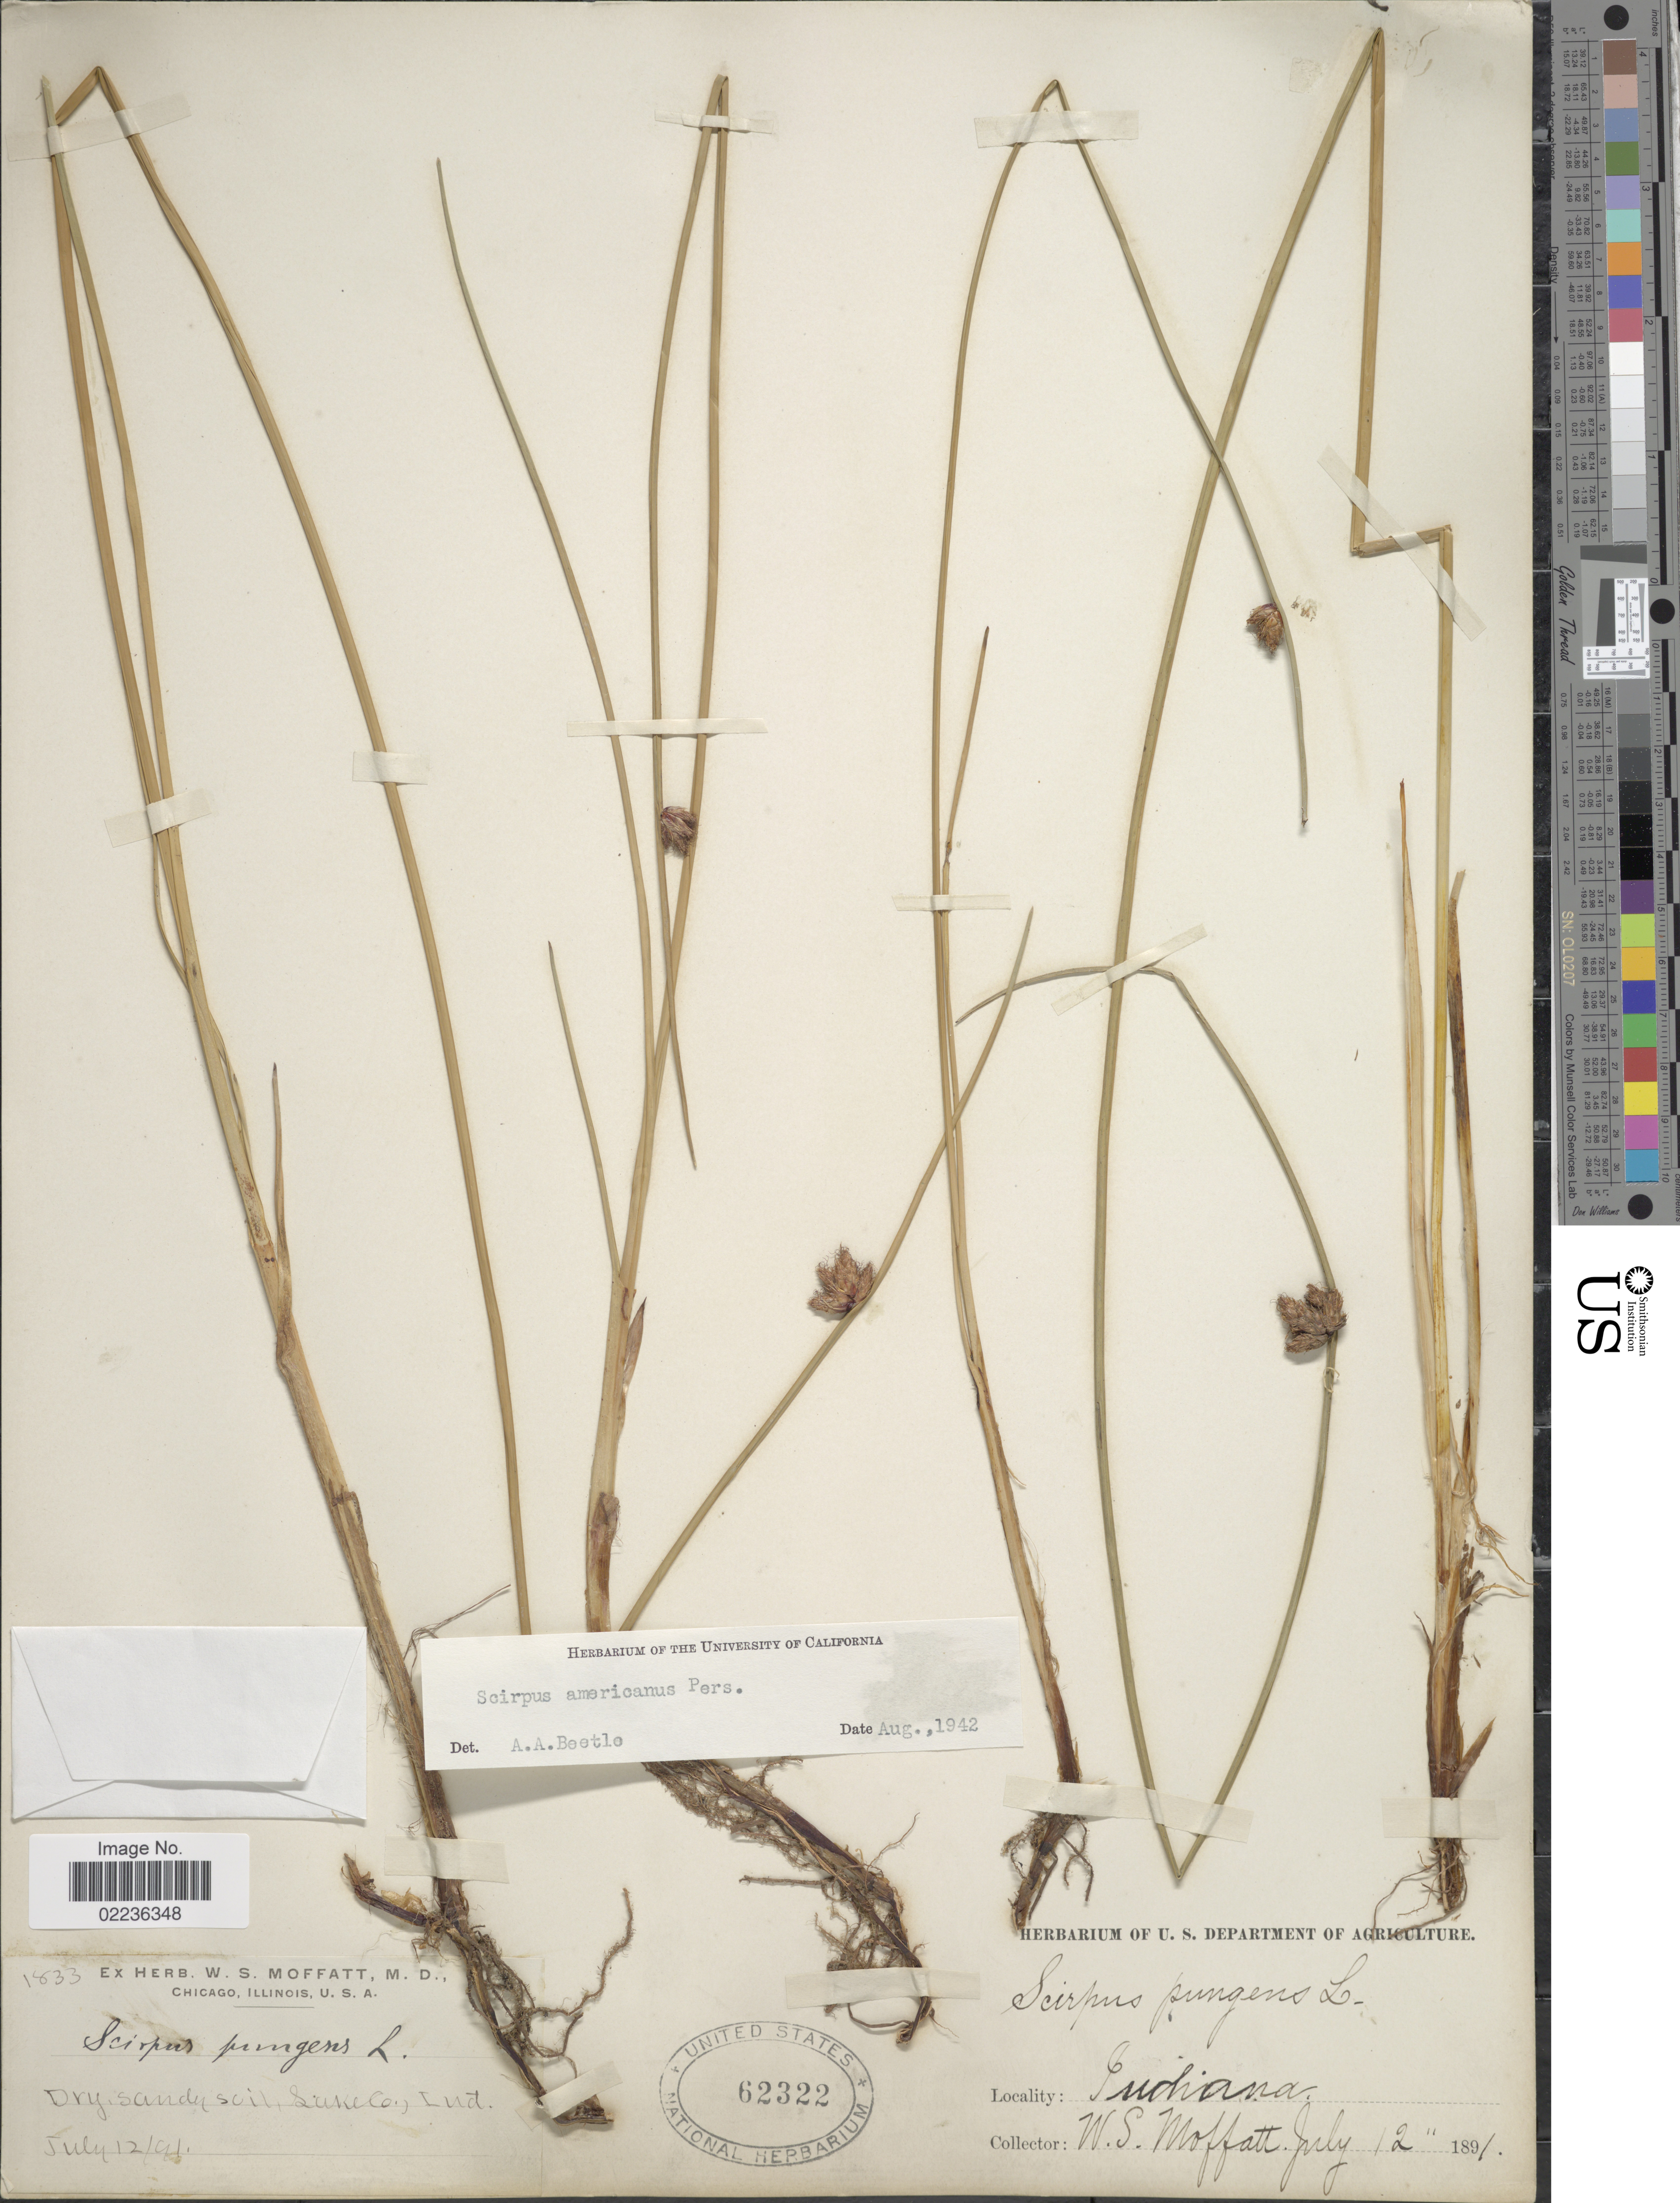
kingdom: Plantae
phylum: Tracheophyta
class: Liliopsida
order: Poales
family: Cyperaceae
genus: Schoenoplectus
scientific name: Schoenoplectus pungens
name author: (Vahl) Palla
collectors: W. Moffatt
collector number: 1833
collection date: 1891-07-12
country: United States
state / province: Indiana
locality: Dry, sandy soil, Sake Co.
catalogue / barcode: US 62322